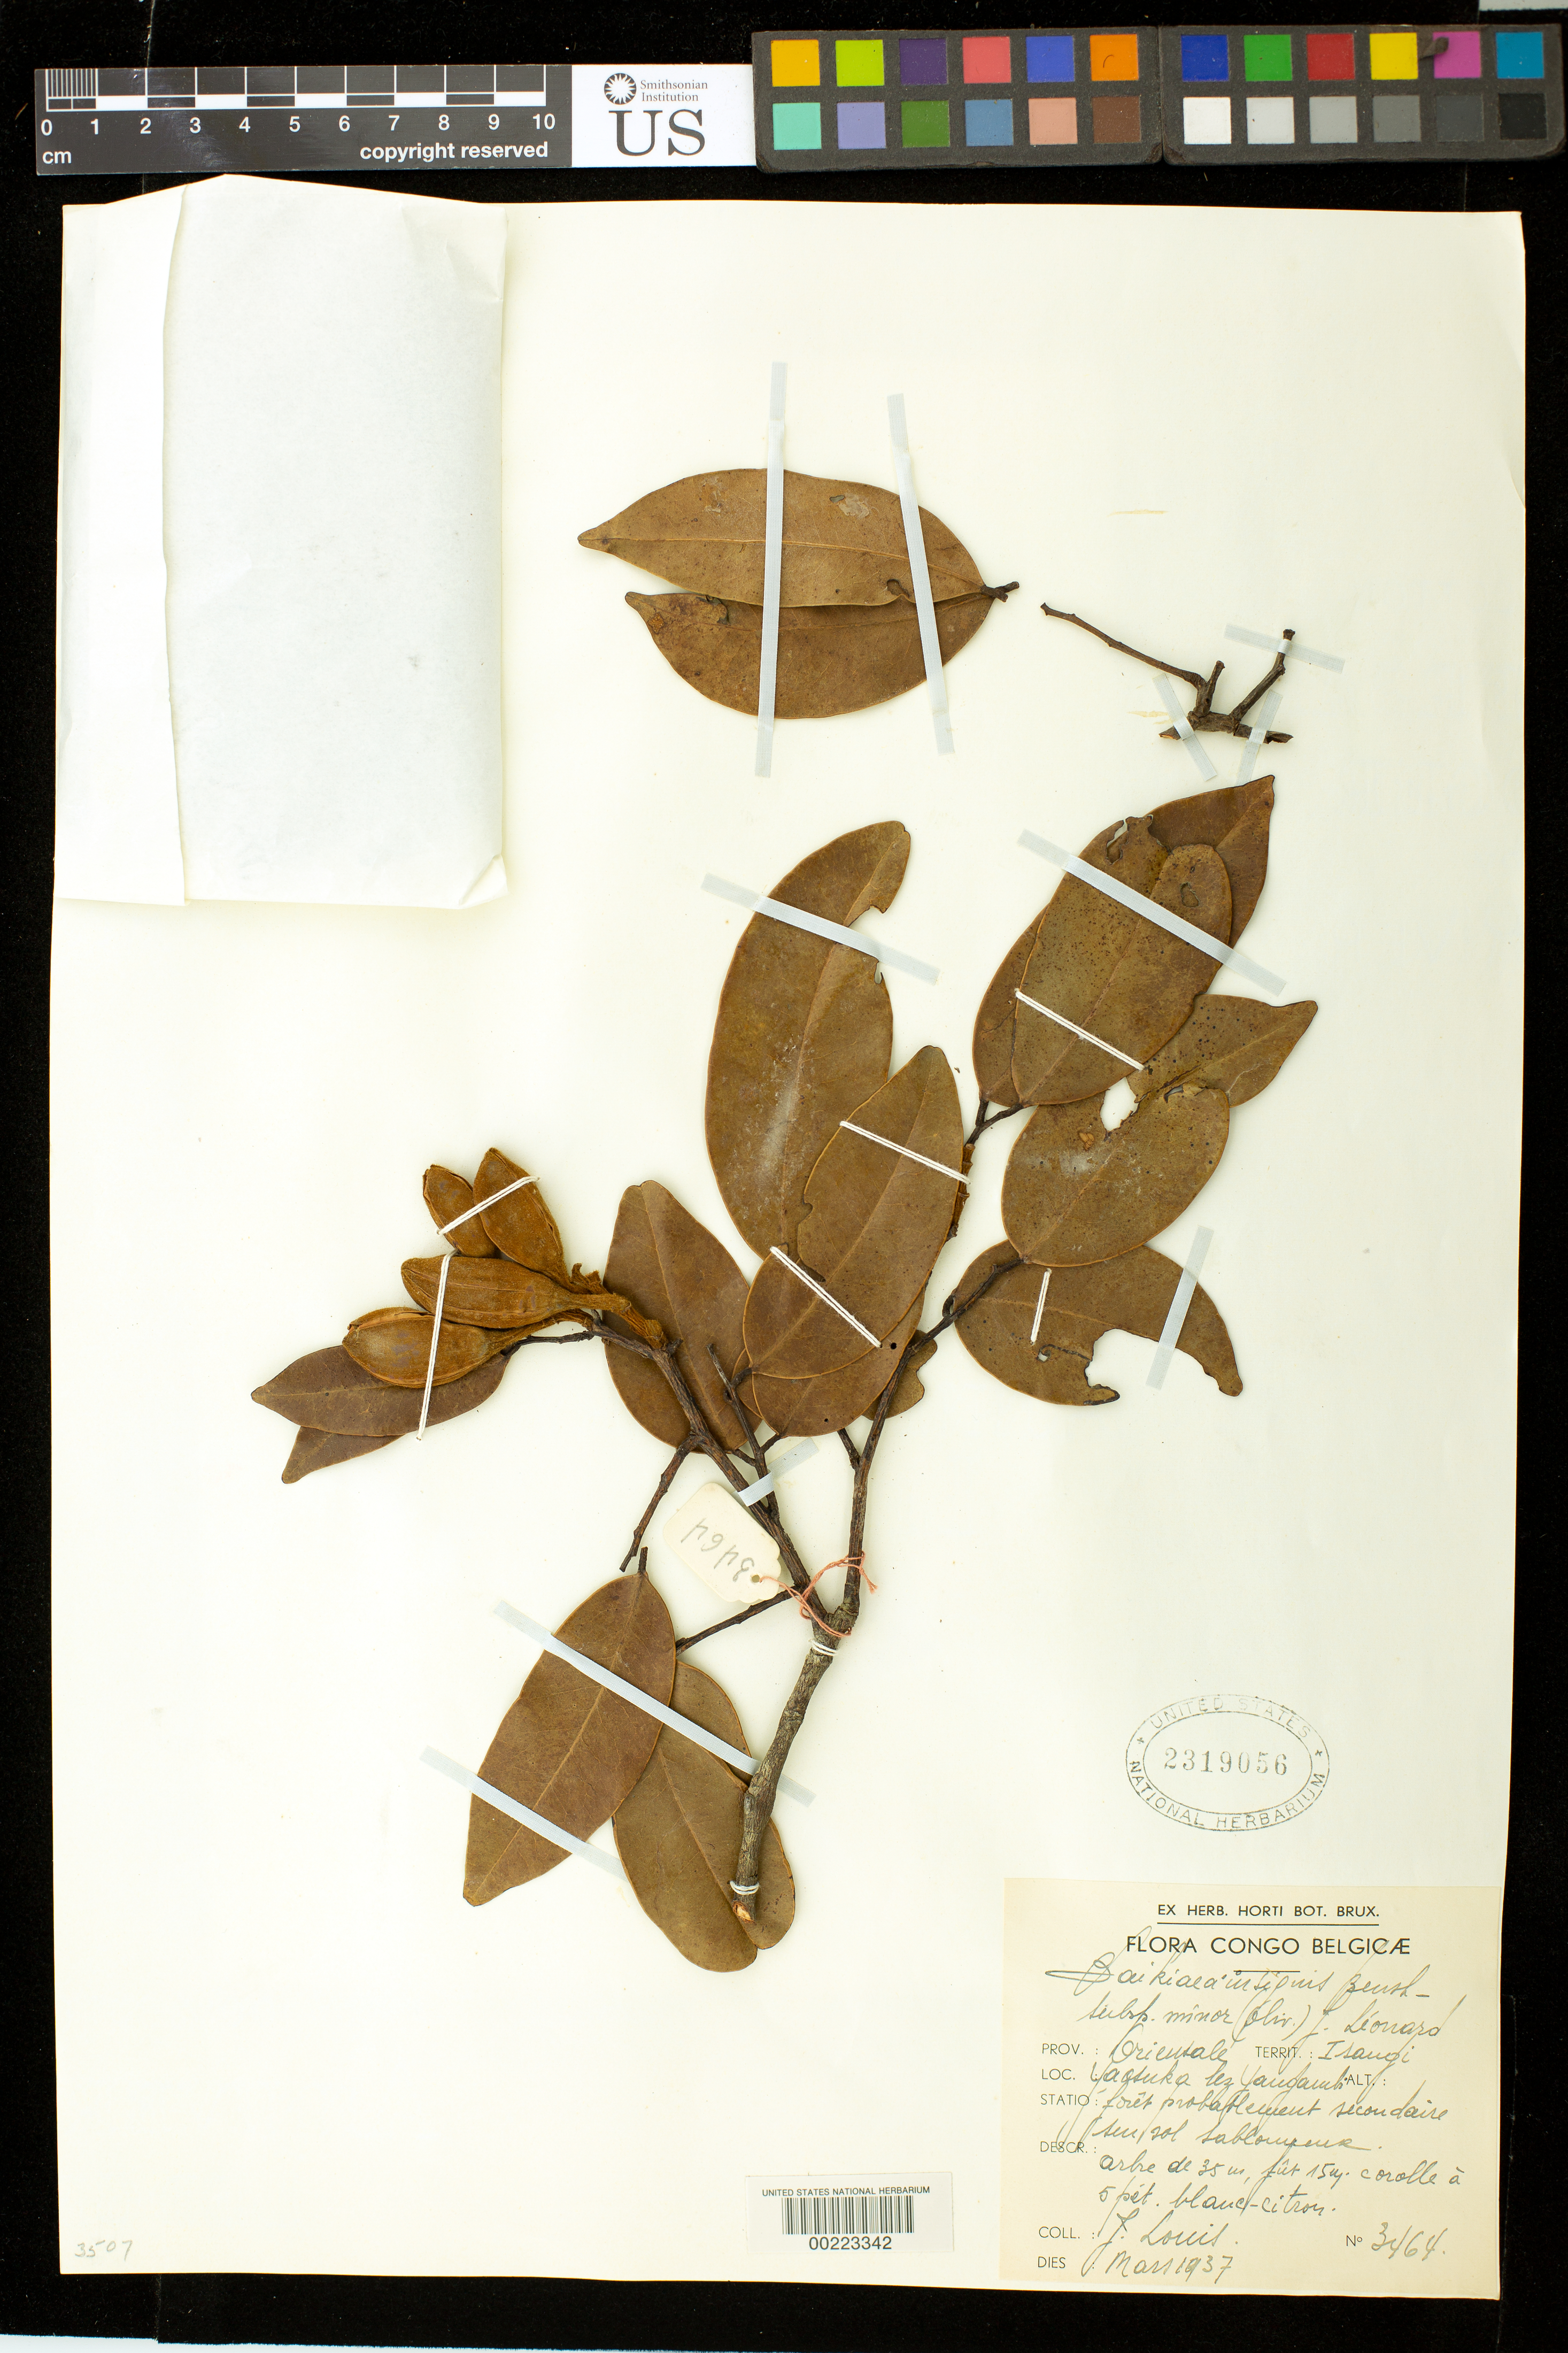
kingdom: Plantae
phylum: Tracheophyta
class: Magnoliopsida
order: Fabales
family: Fabaceae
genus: Baikiaea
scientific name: Baikiaea insignis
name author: Benth.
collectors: J. Louis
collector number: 3464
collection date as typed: Mar 1937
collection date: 1937-03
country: Congo, Democratic Republic of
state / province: Kasaï-Oriental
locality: Yaosuka, yangambi; isaugi territ.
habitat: Probably secondary forest...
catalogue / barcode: US 2319056